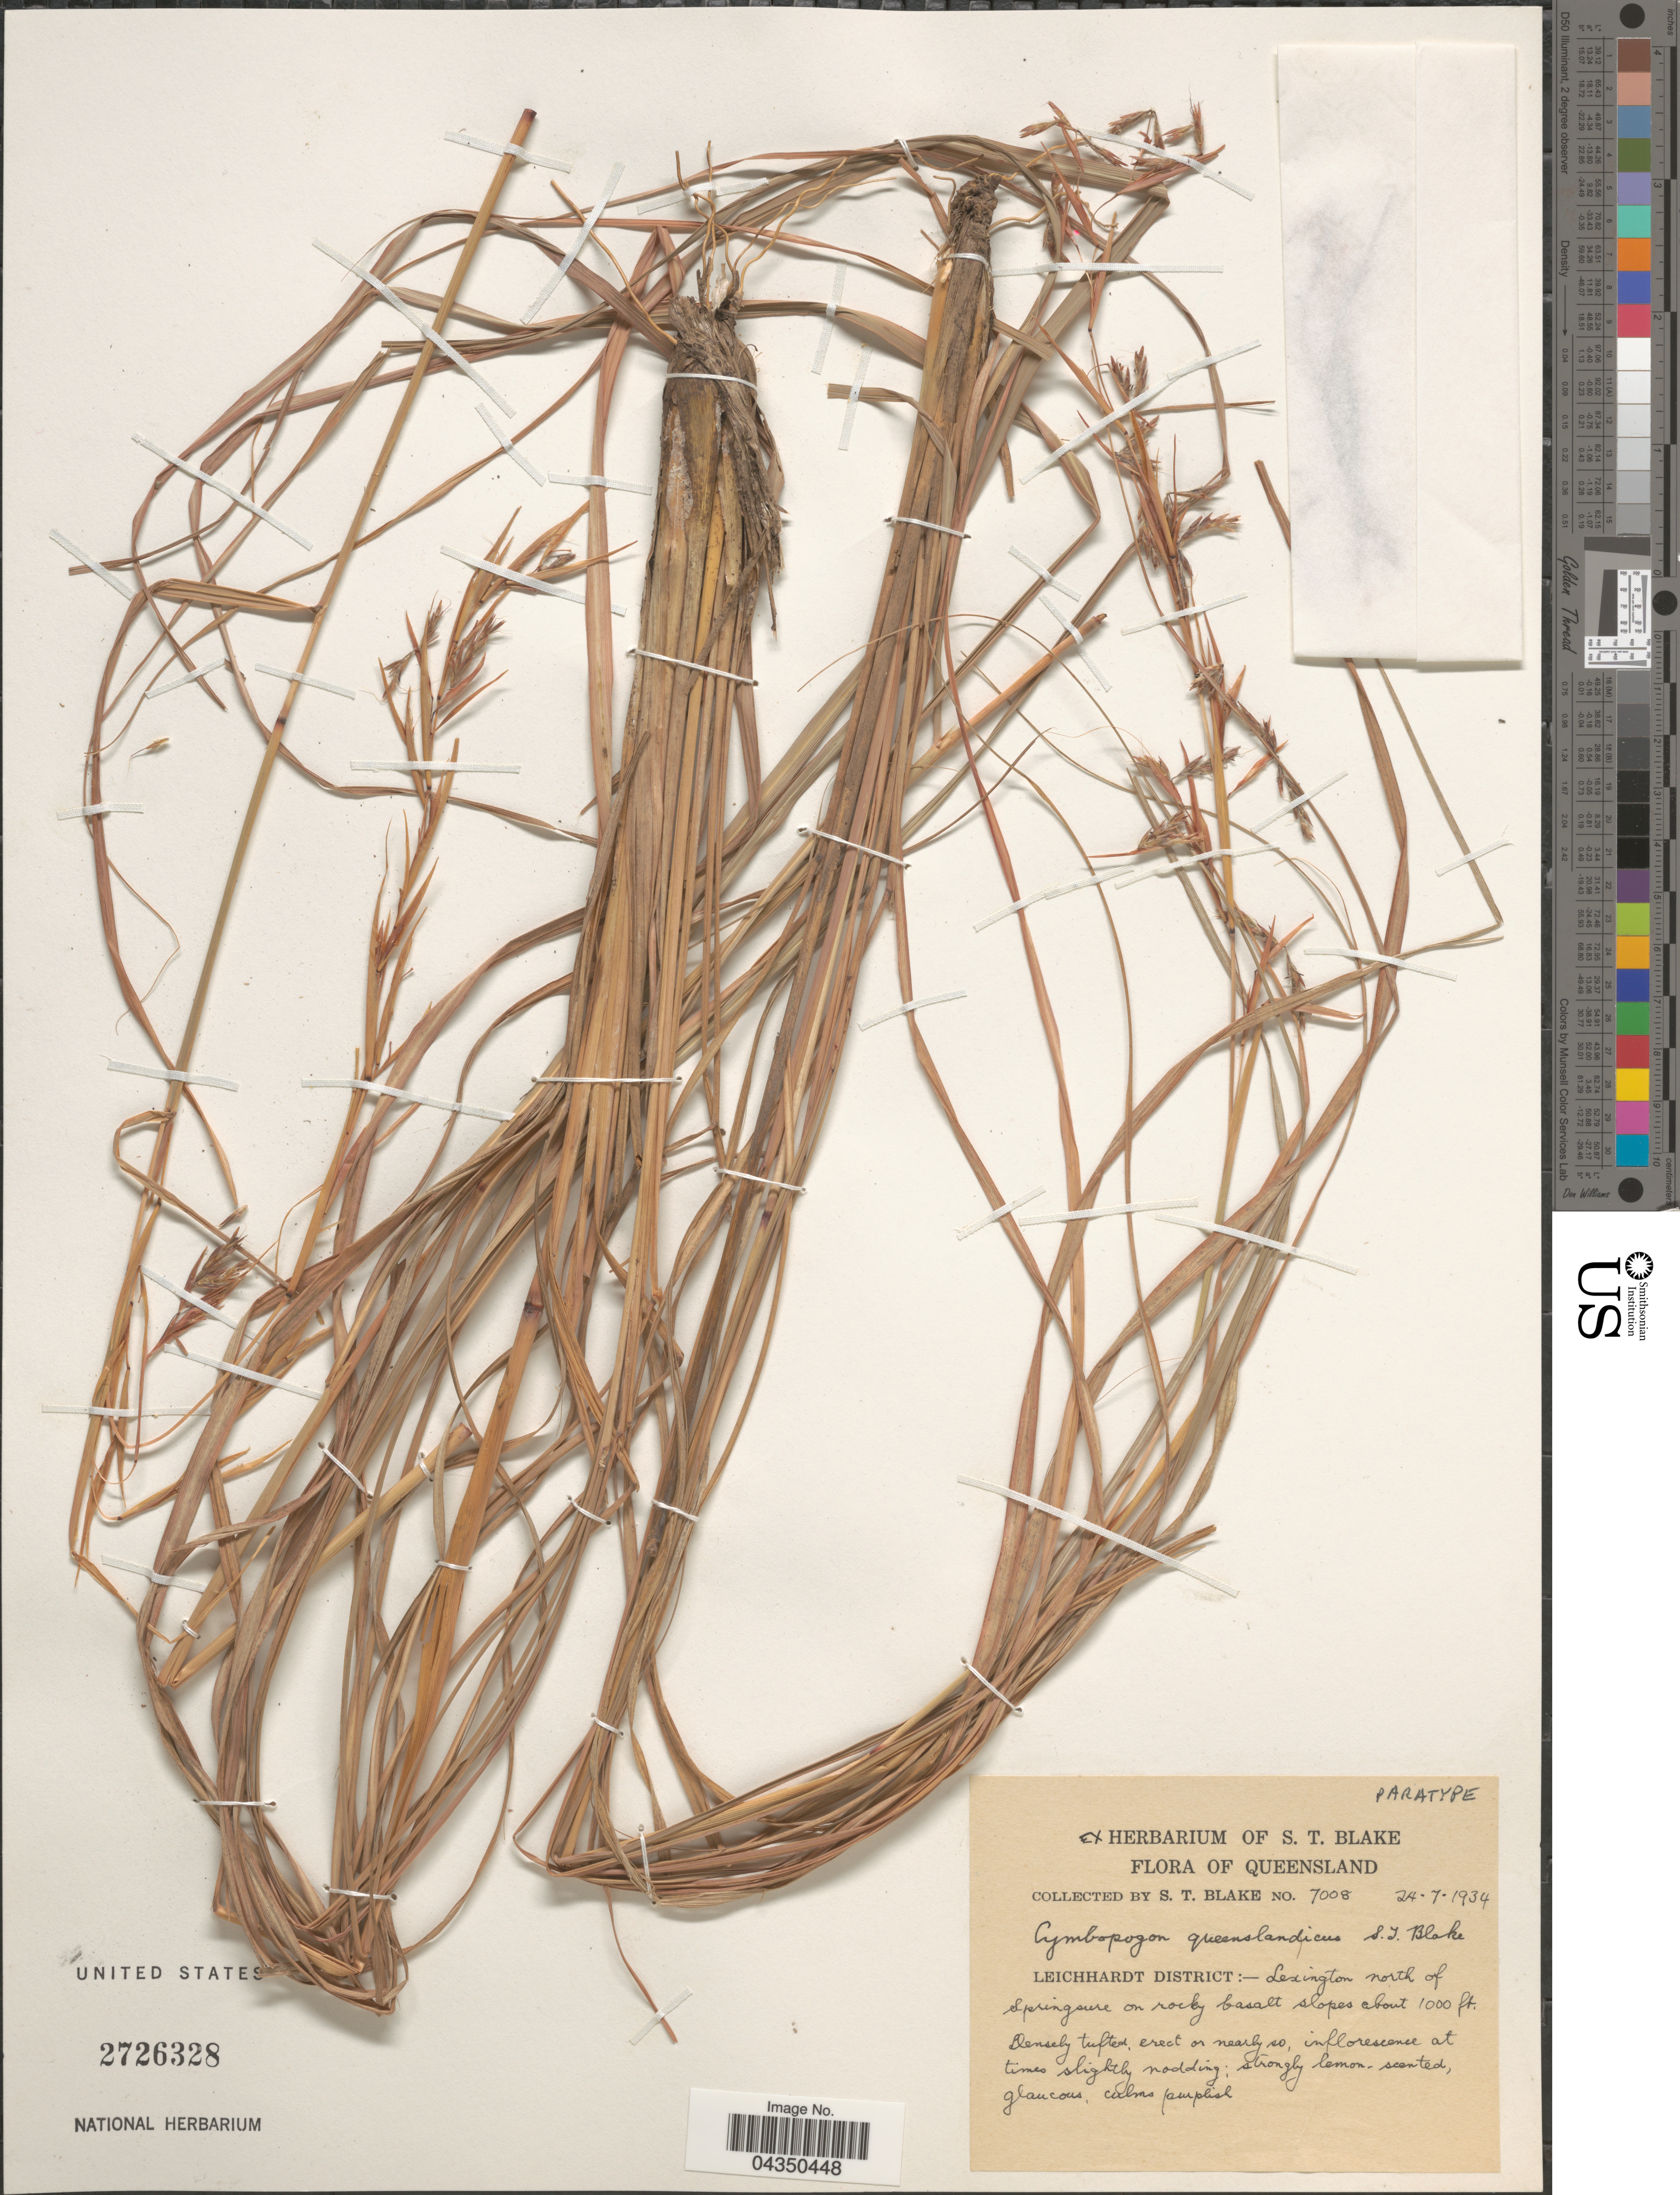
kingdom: Plantae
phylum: Tracheophyta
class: Liliopsida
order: Poales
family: Poaceae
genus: Cymbopogon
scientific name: Cymbopogon queenslandicus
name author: S.T. Blake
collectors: S. T. Blake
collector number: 7008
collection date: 1934-07-24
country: Australia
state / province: Queensland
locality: Leichhardt District:- Lexington north of Sprinsure on rocky basalt slopes.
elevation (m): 305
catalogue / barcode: US 2726328